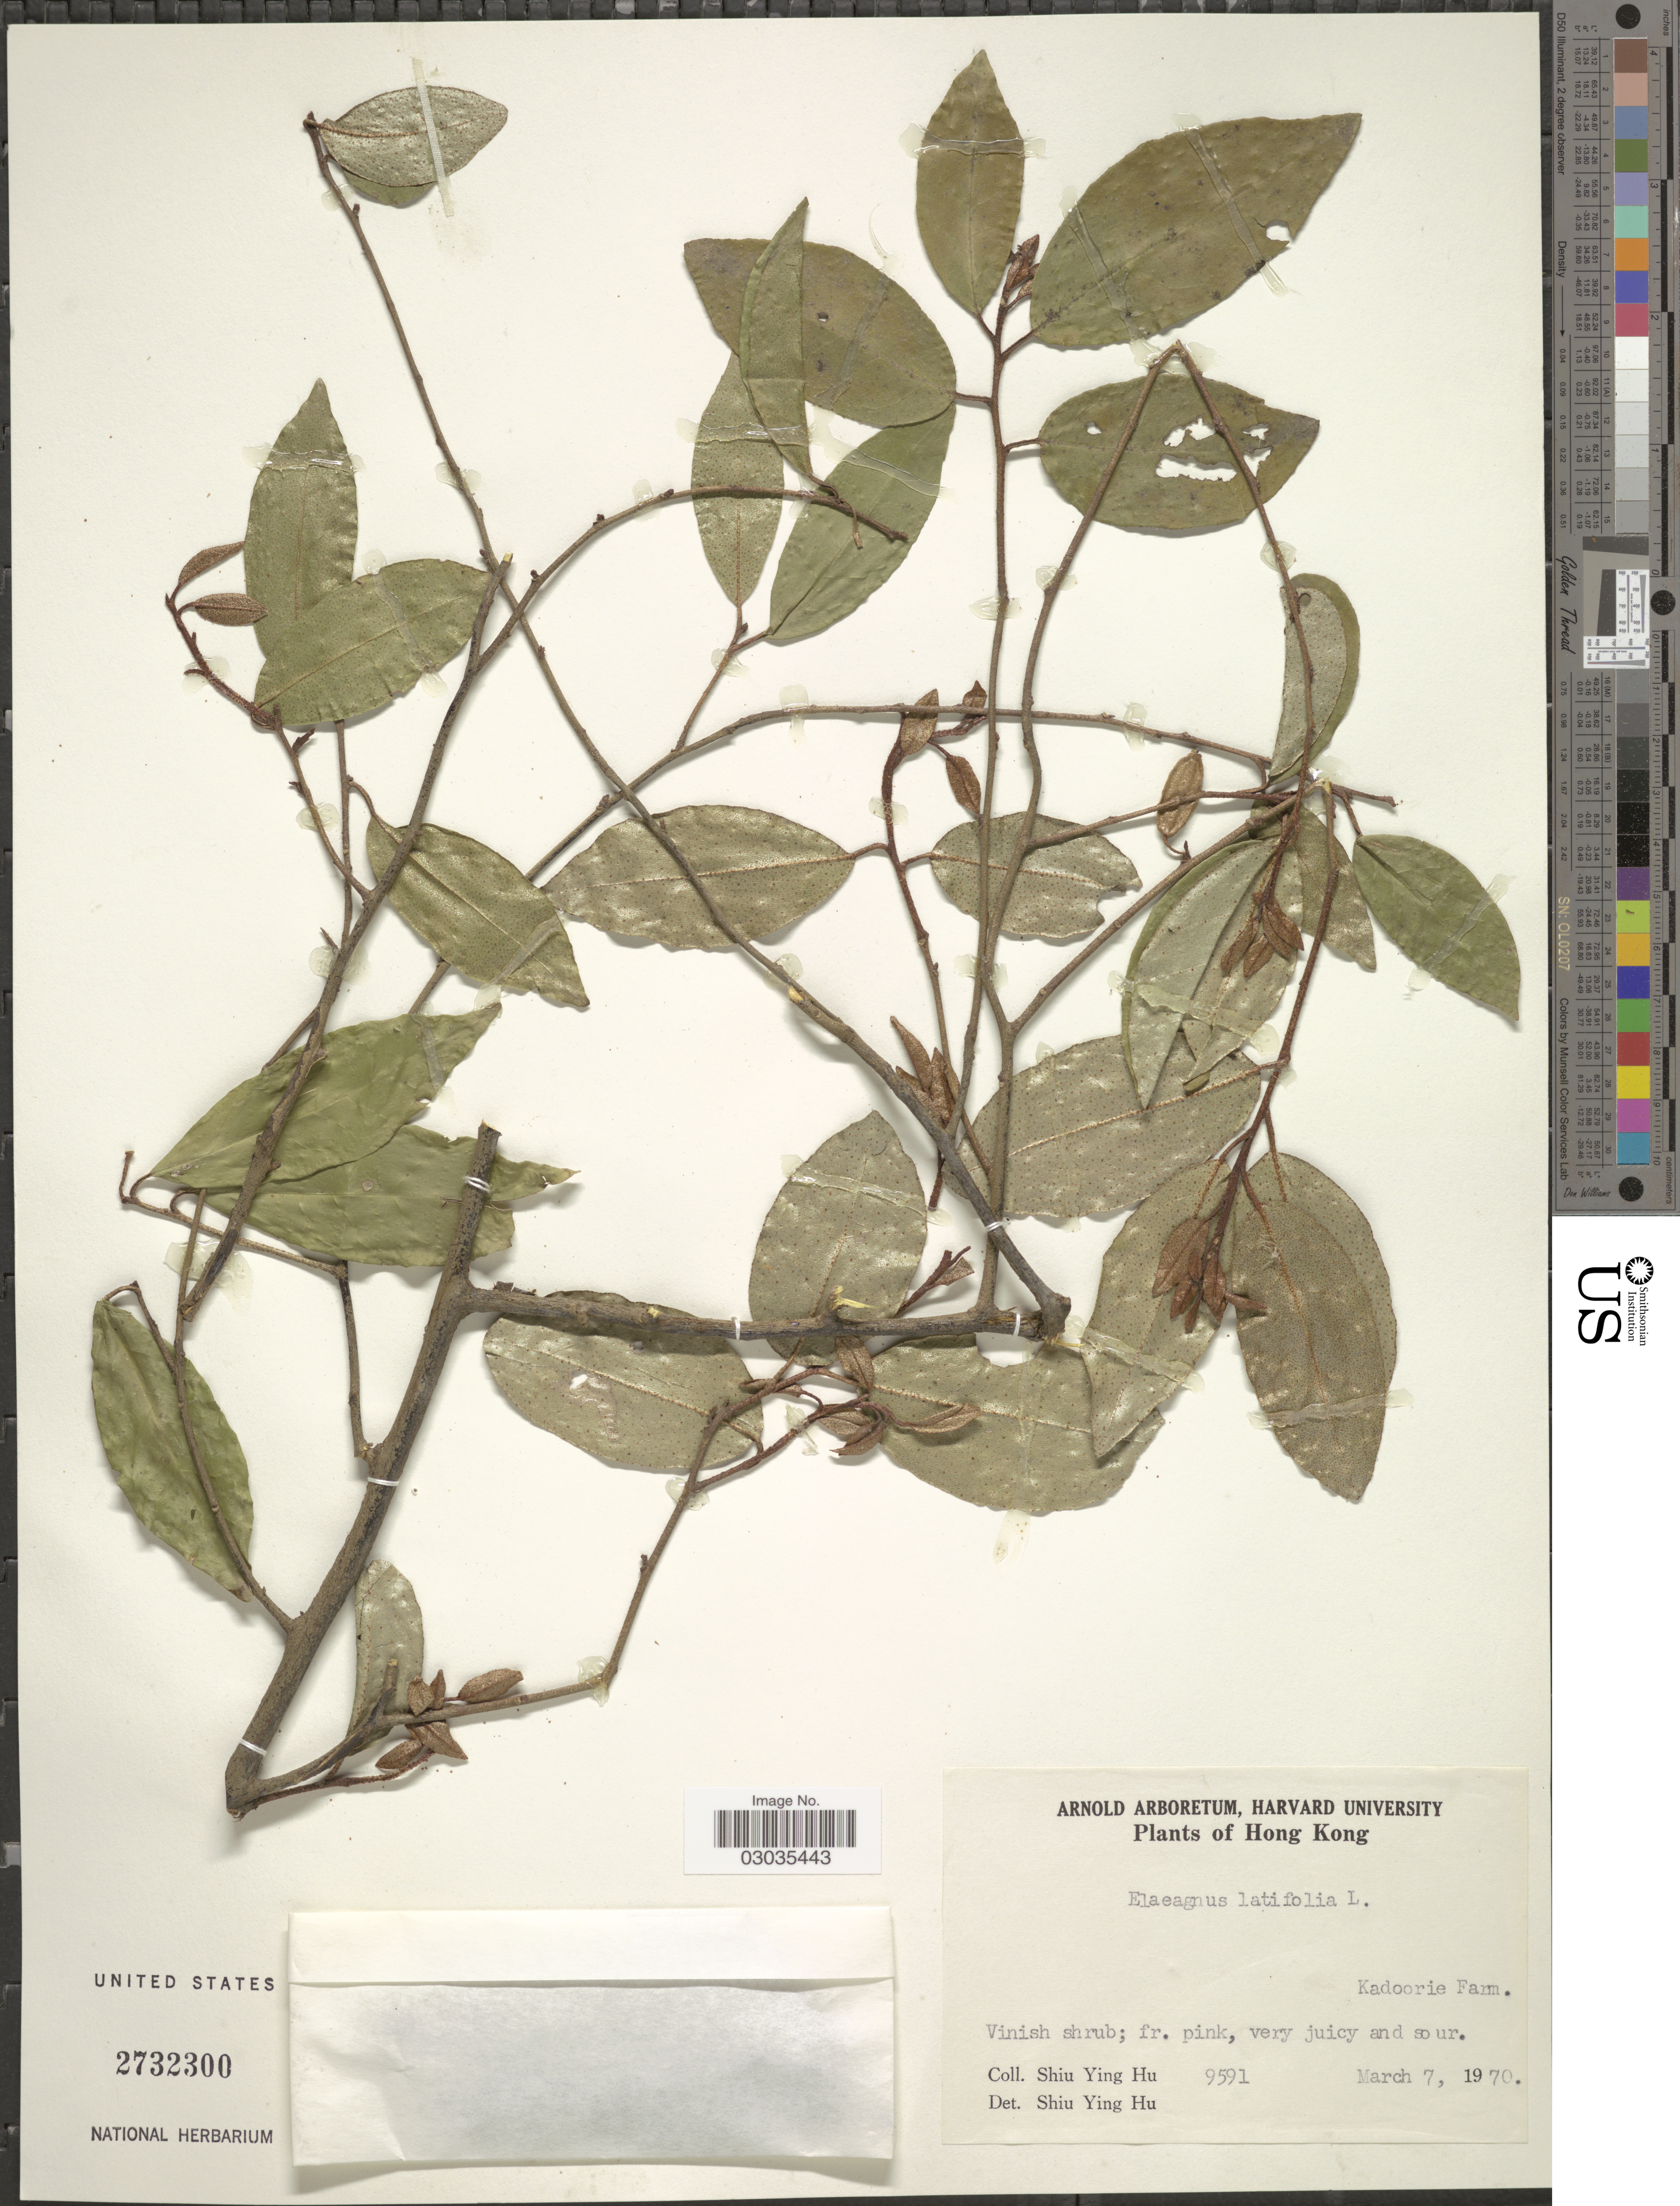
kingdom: Plantae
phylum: Tracheophyta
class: Magnoliopsida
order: Rosales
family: Elaeagnaceae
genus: Elaeagnus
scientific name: Elaeagnus latifolia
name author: L.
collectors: S. Y. Hu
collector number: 9591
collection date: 1970-03-07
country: China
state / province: Hong Kong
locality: Kadoorie Farm.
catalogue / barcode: US 2732300